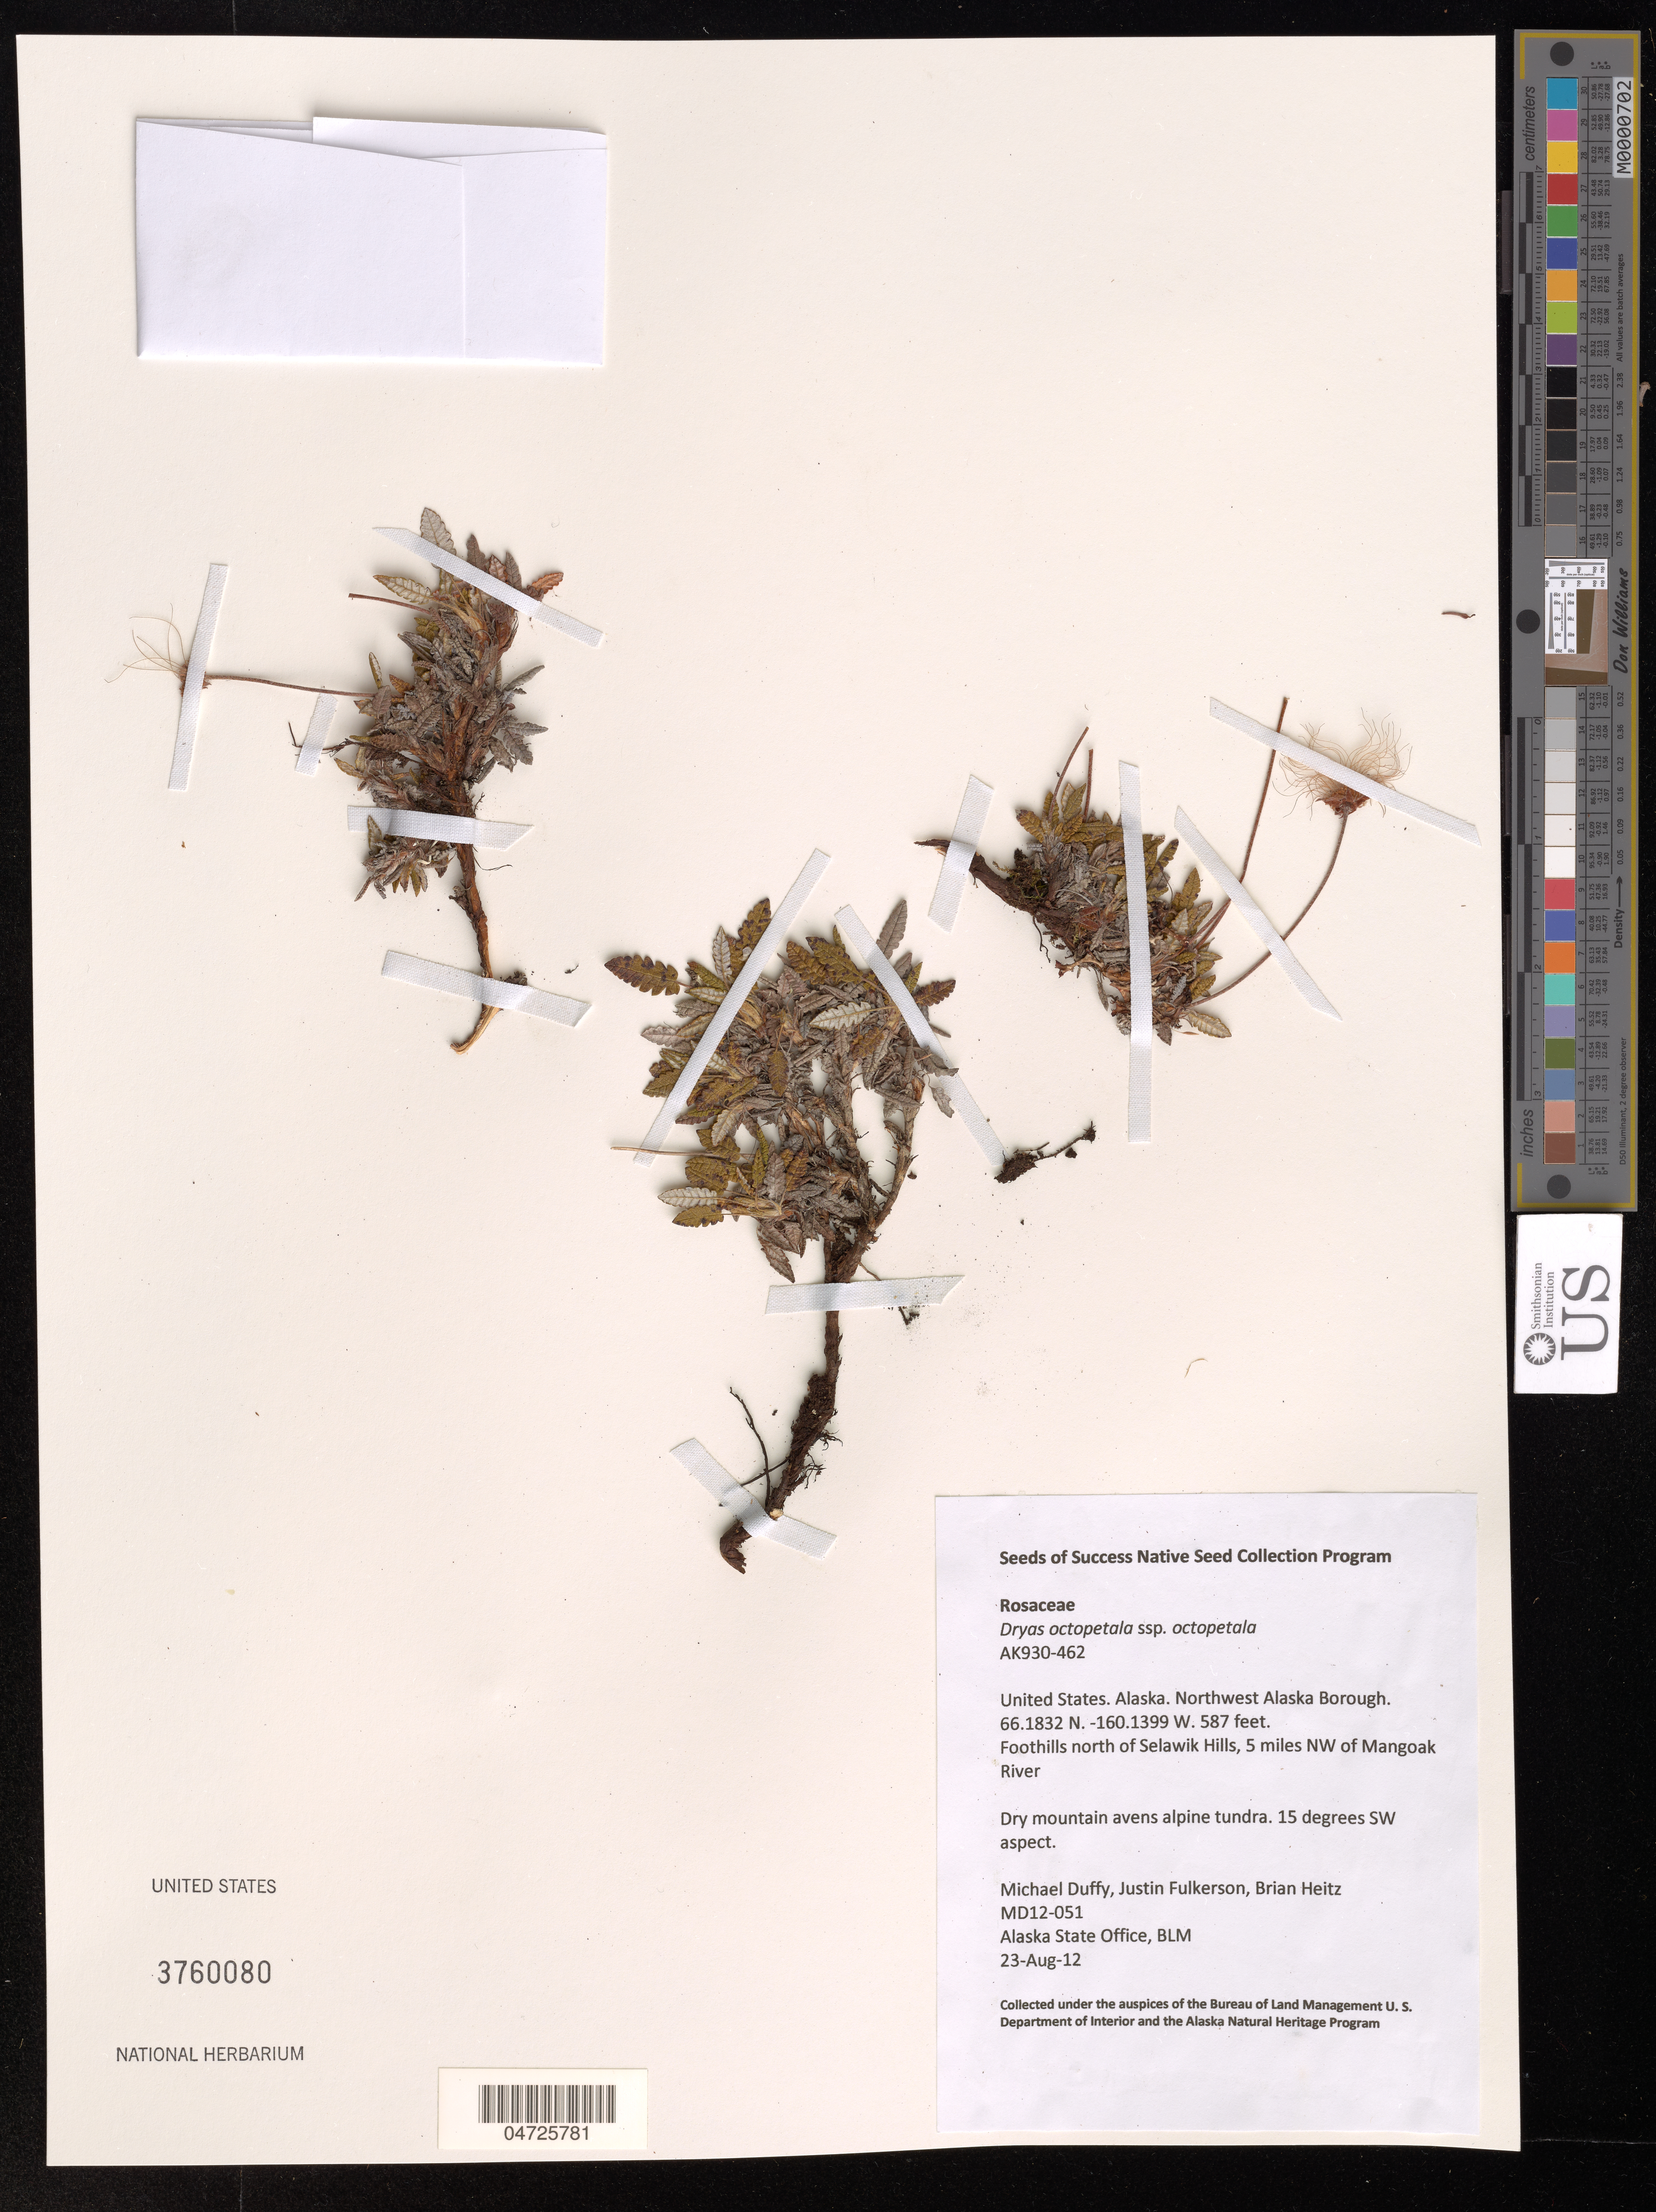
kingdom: Plantae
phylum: Tracheophyta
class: Magnoliopsida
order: Rosales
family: Rosaceae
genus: Dryas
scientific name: Dryas octopetala subsp. octopetala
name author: L.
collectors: M. Duffy, J. Fulkerson & B. Heitz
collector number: MD12-051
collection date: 2012-08-23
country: United States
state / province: Alaska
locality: Northwest Alaska Borough. Foothills north of Selawik Hills, 5 miles NW of Mangoak River. 15 degrees SW aspect.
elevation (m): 179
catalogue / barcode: US 3760080